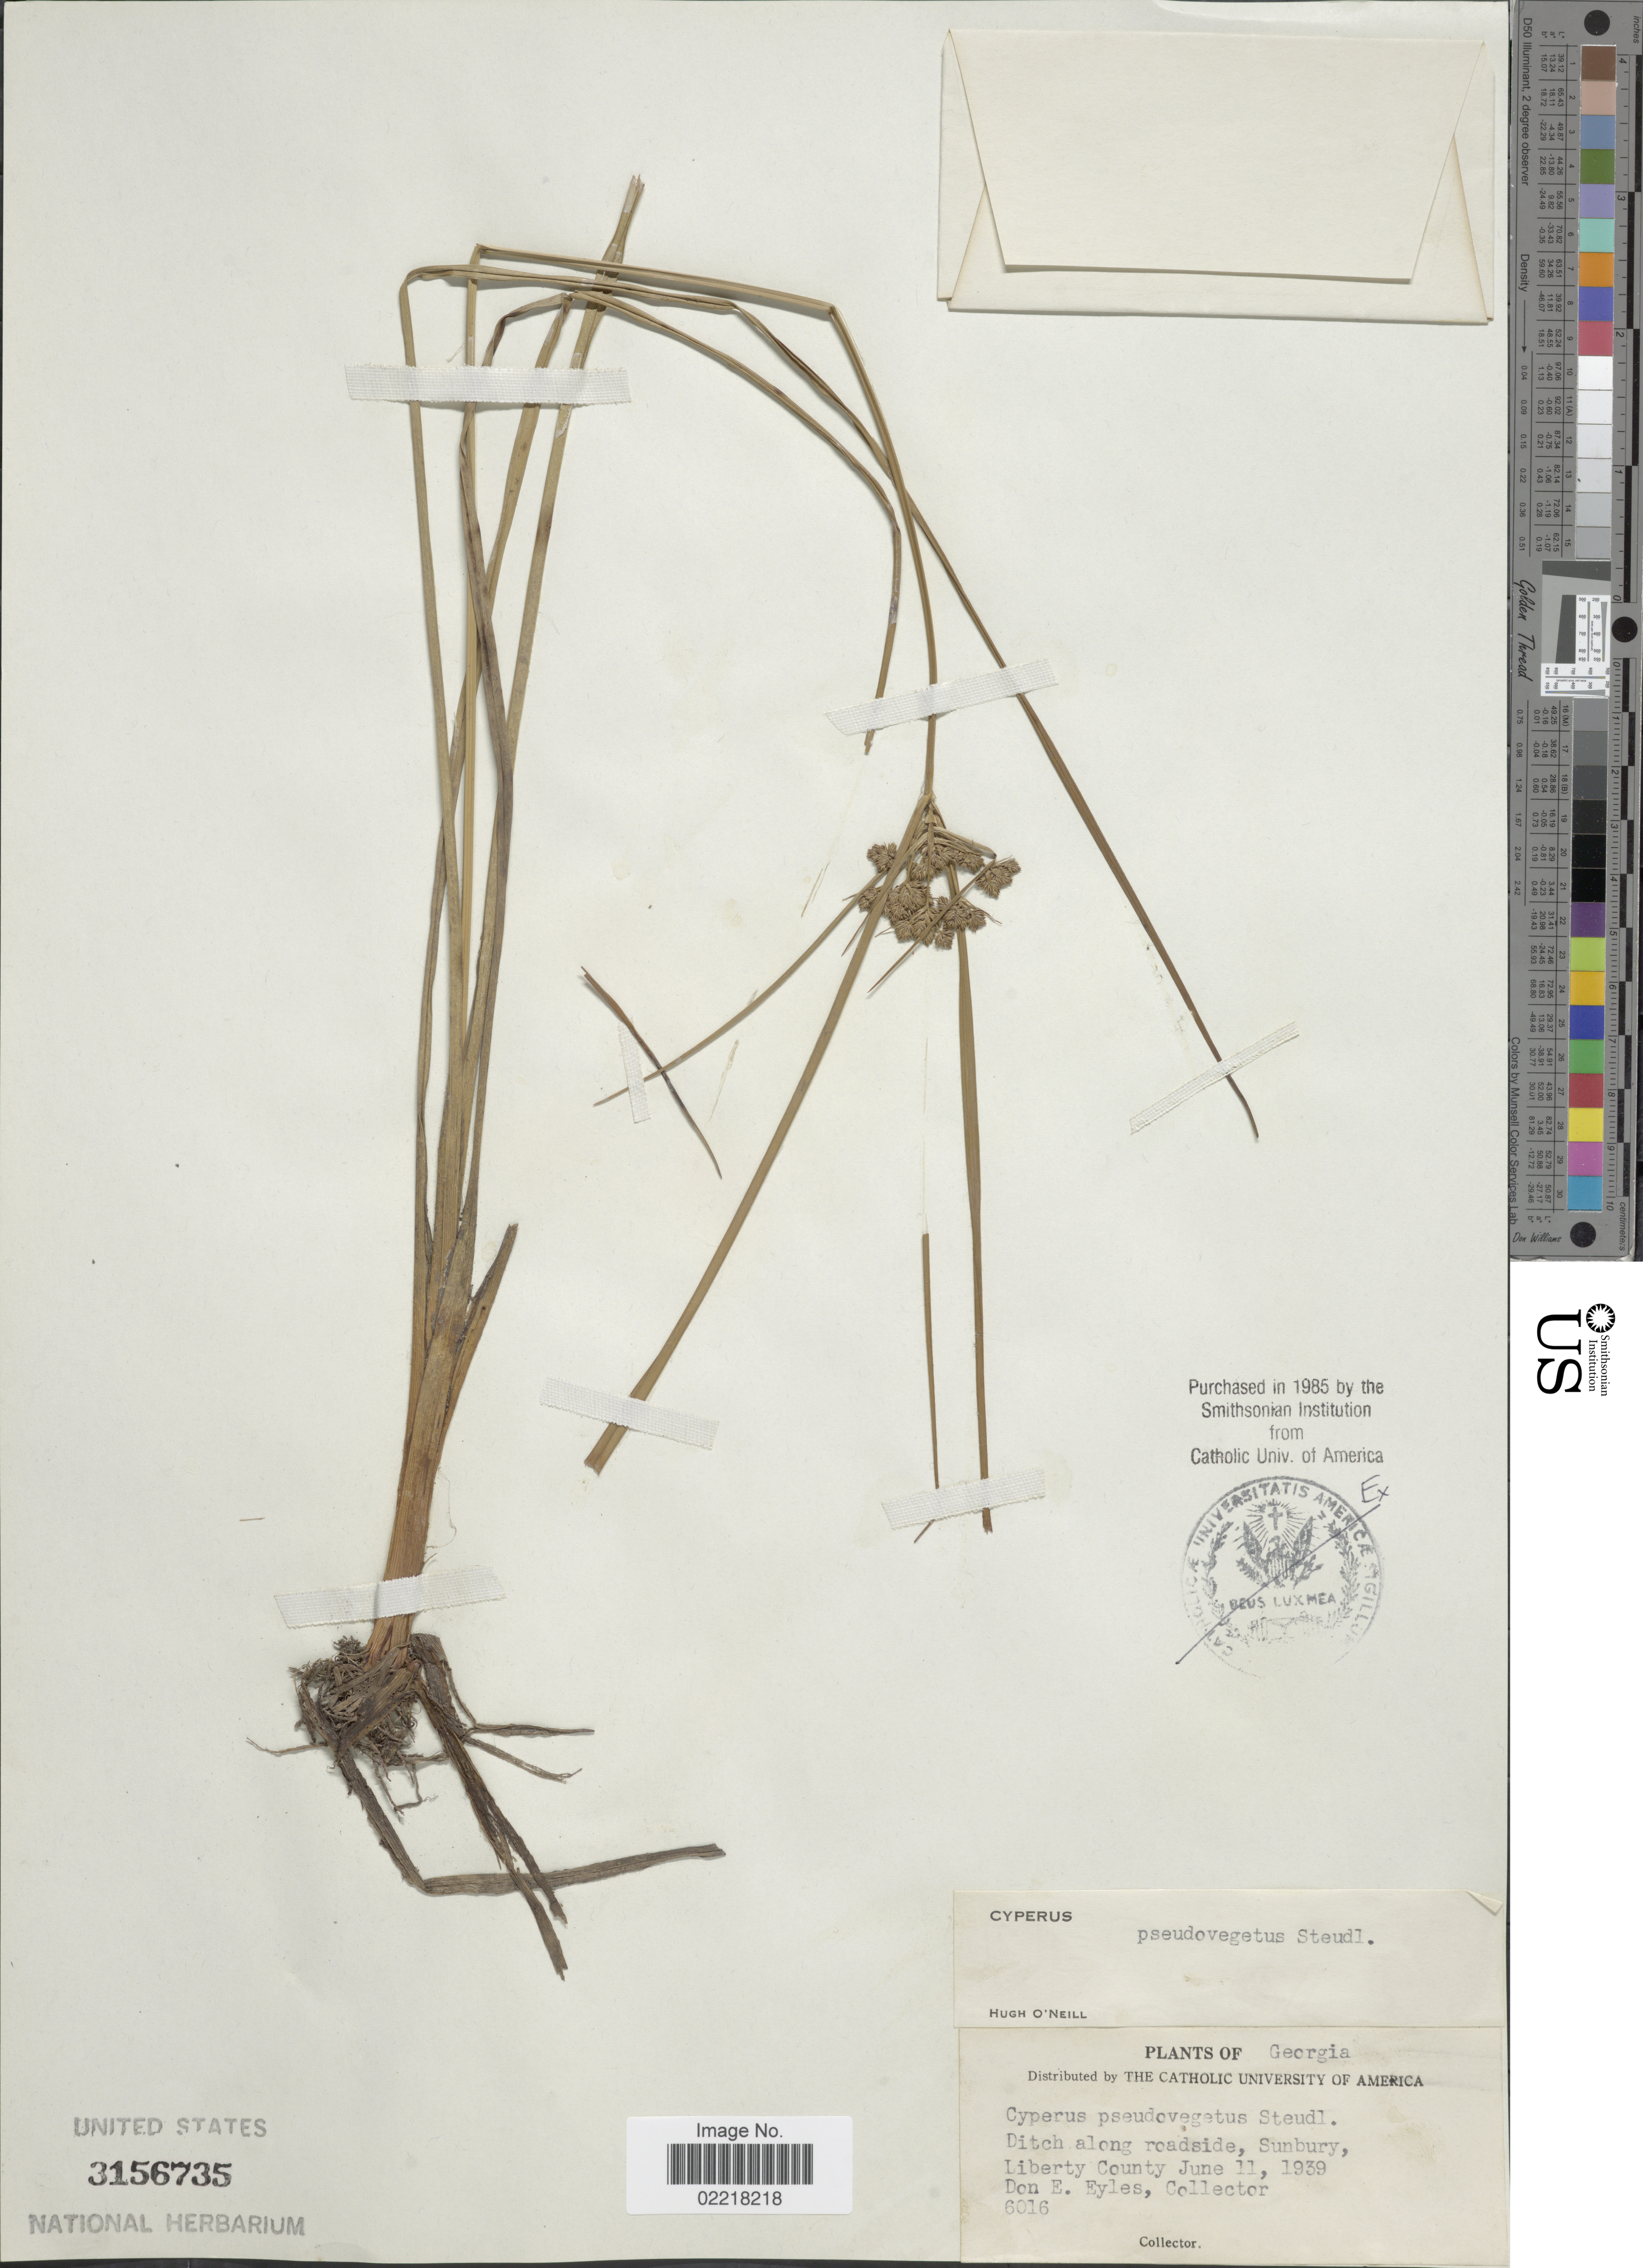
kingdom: Plantae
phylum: Tracheophyta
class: Liliopsida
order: Poales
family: Cyperaceae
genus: Cyperus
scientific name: Cyperus pseudovegetus Steud.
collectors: D. Eyles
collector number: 6016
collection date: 1939-06-11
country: United States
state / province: Georgia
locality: Ditch along roadside, Sunbury, Liberty County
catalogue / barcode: US 3156735